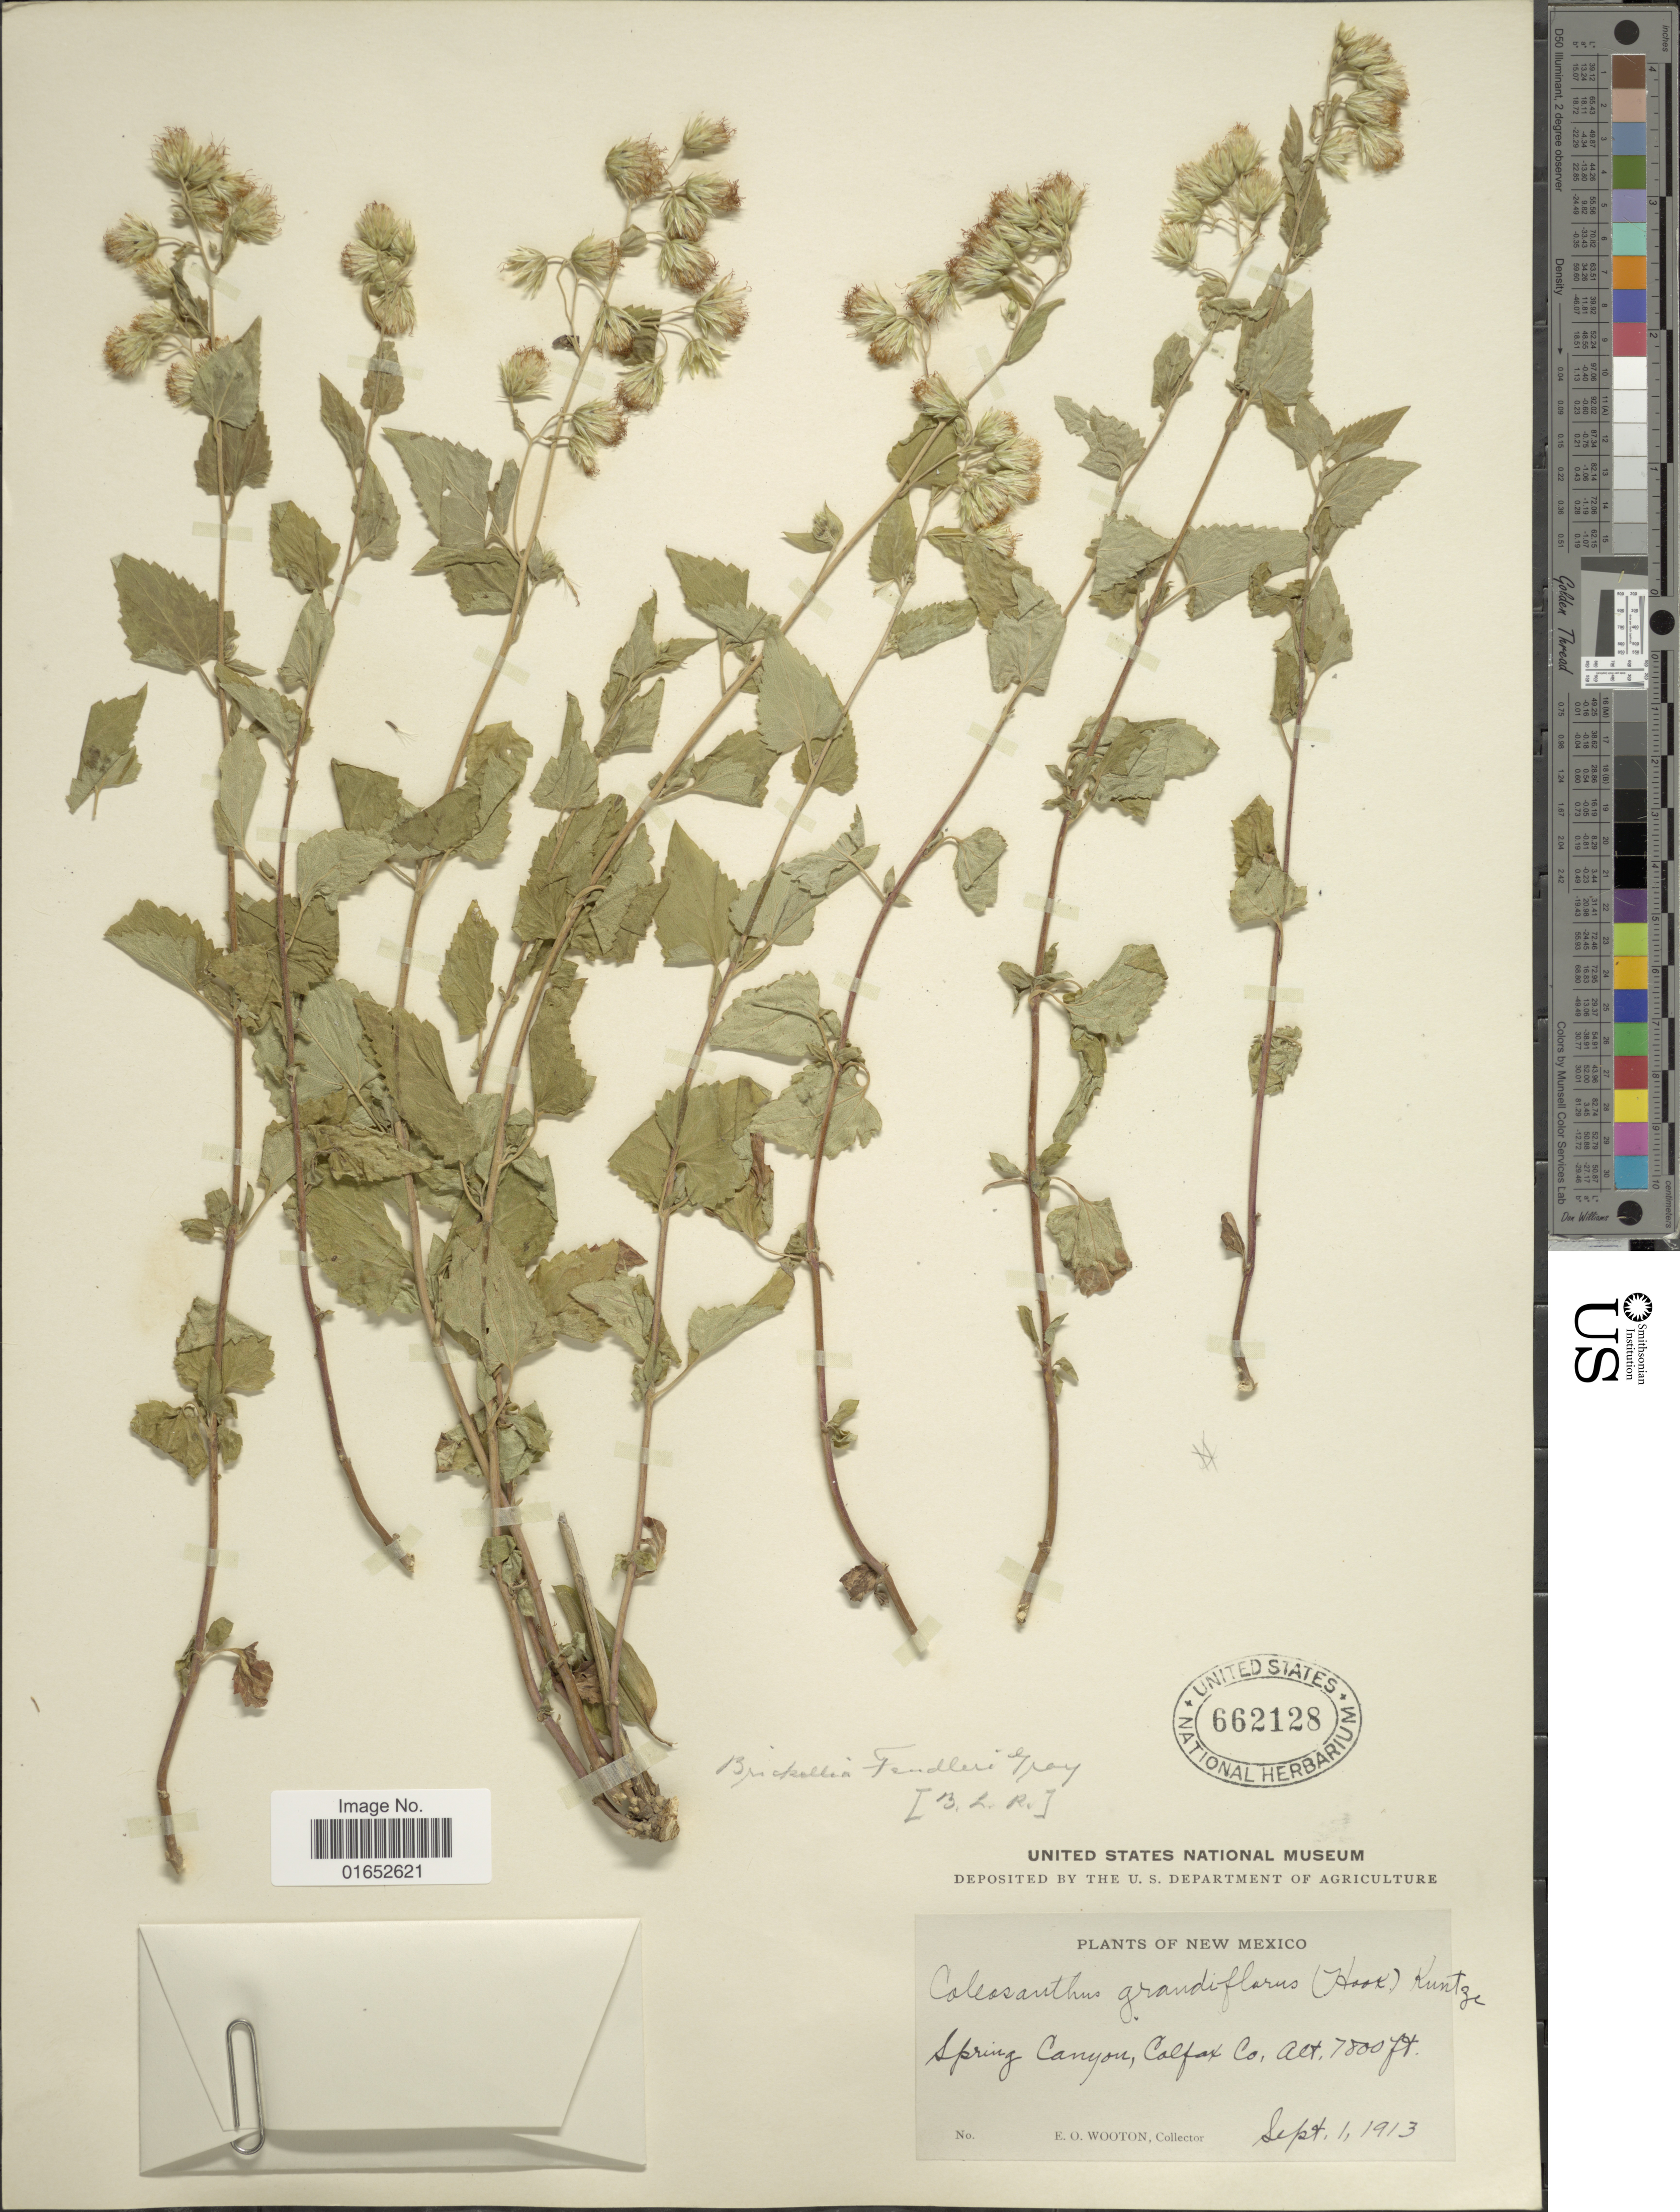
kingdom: Plantae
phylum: Tracheophyta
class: Magnoliopsida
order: Asterales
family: Asteraceae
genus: Brickelliastrum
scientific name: Brickelliastrum fendleri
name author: (A. Gray) R.M. King & H. Rob.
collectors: E. O. Wooton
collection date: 1913-09-01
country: United States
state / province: New Mexico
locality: Spring Canyon, Colfax Co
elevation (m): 2377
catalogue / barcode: US 662128